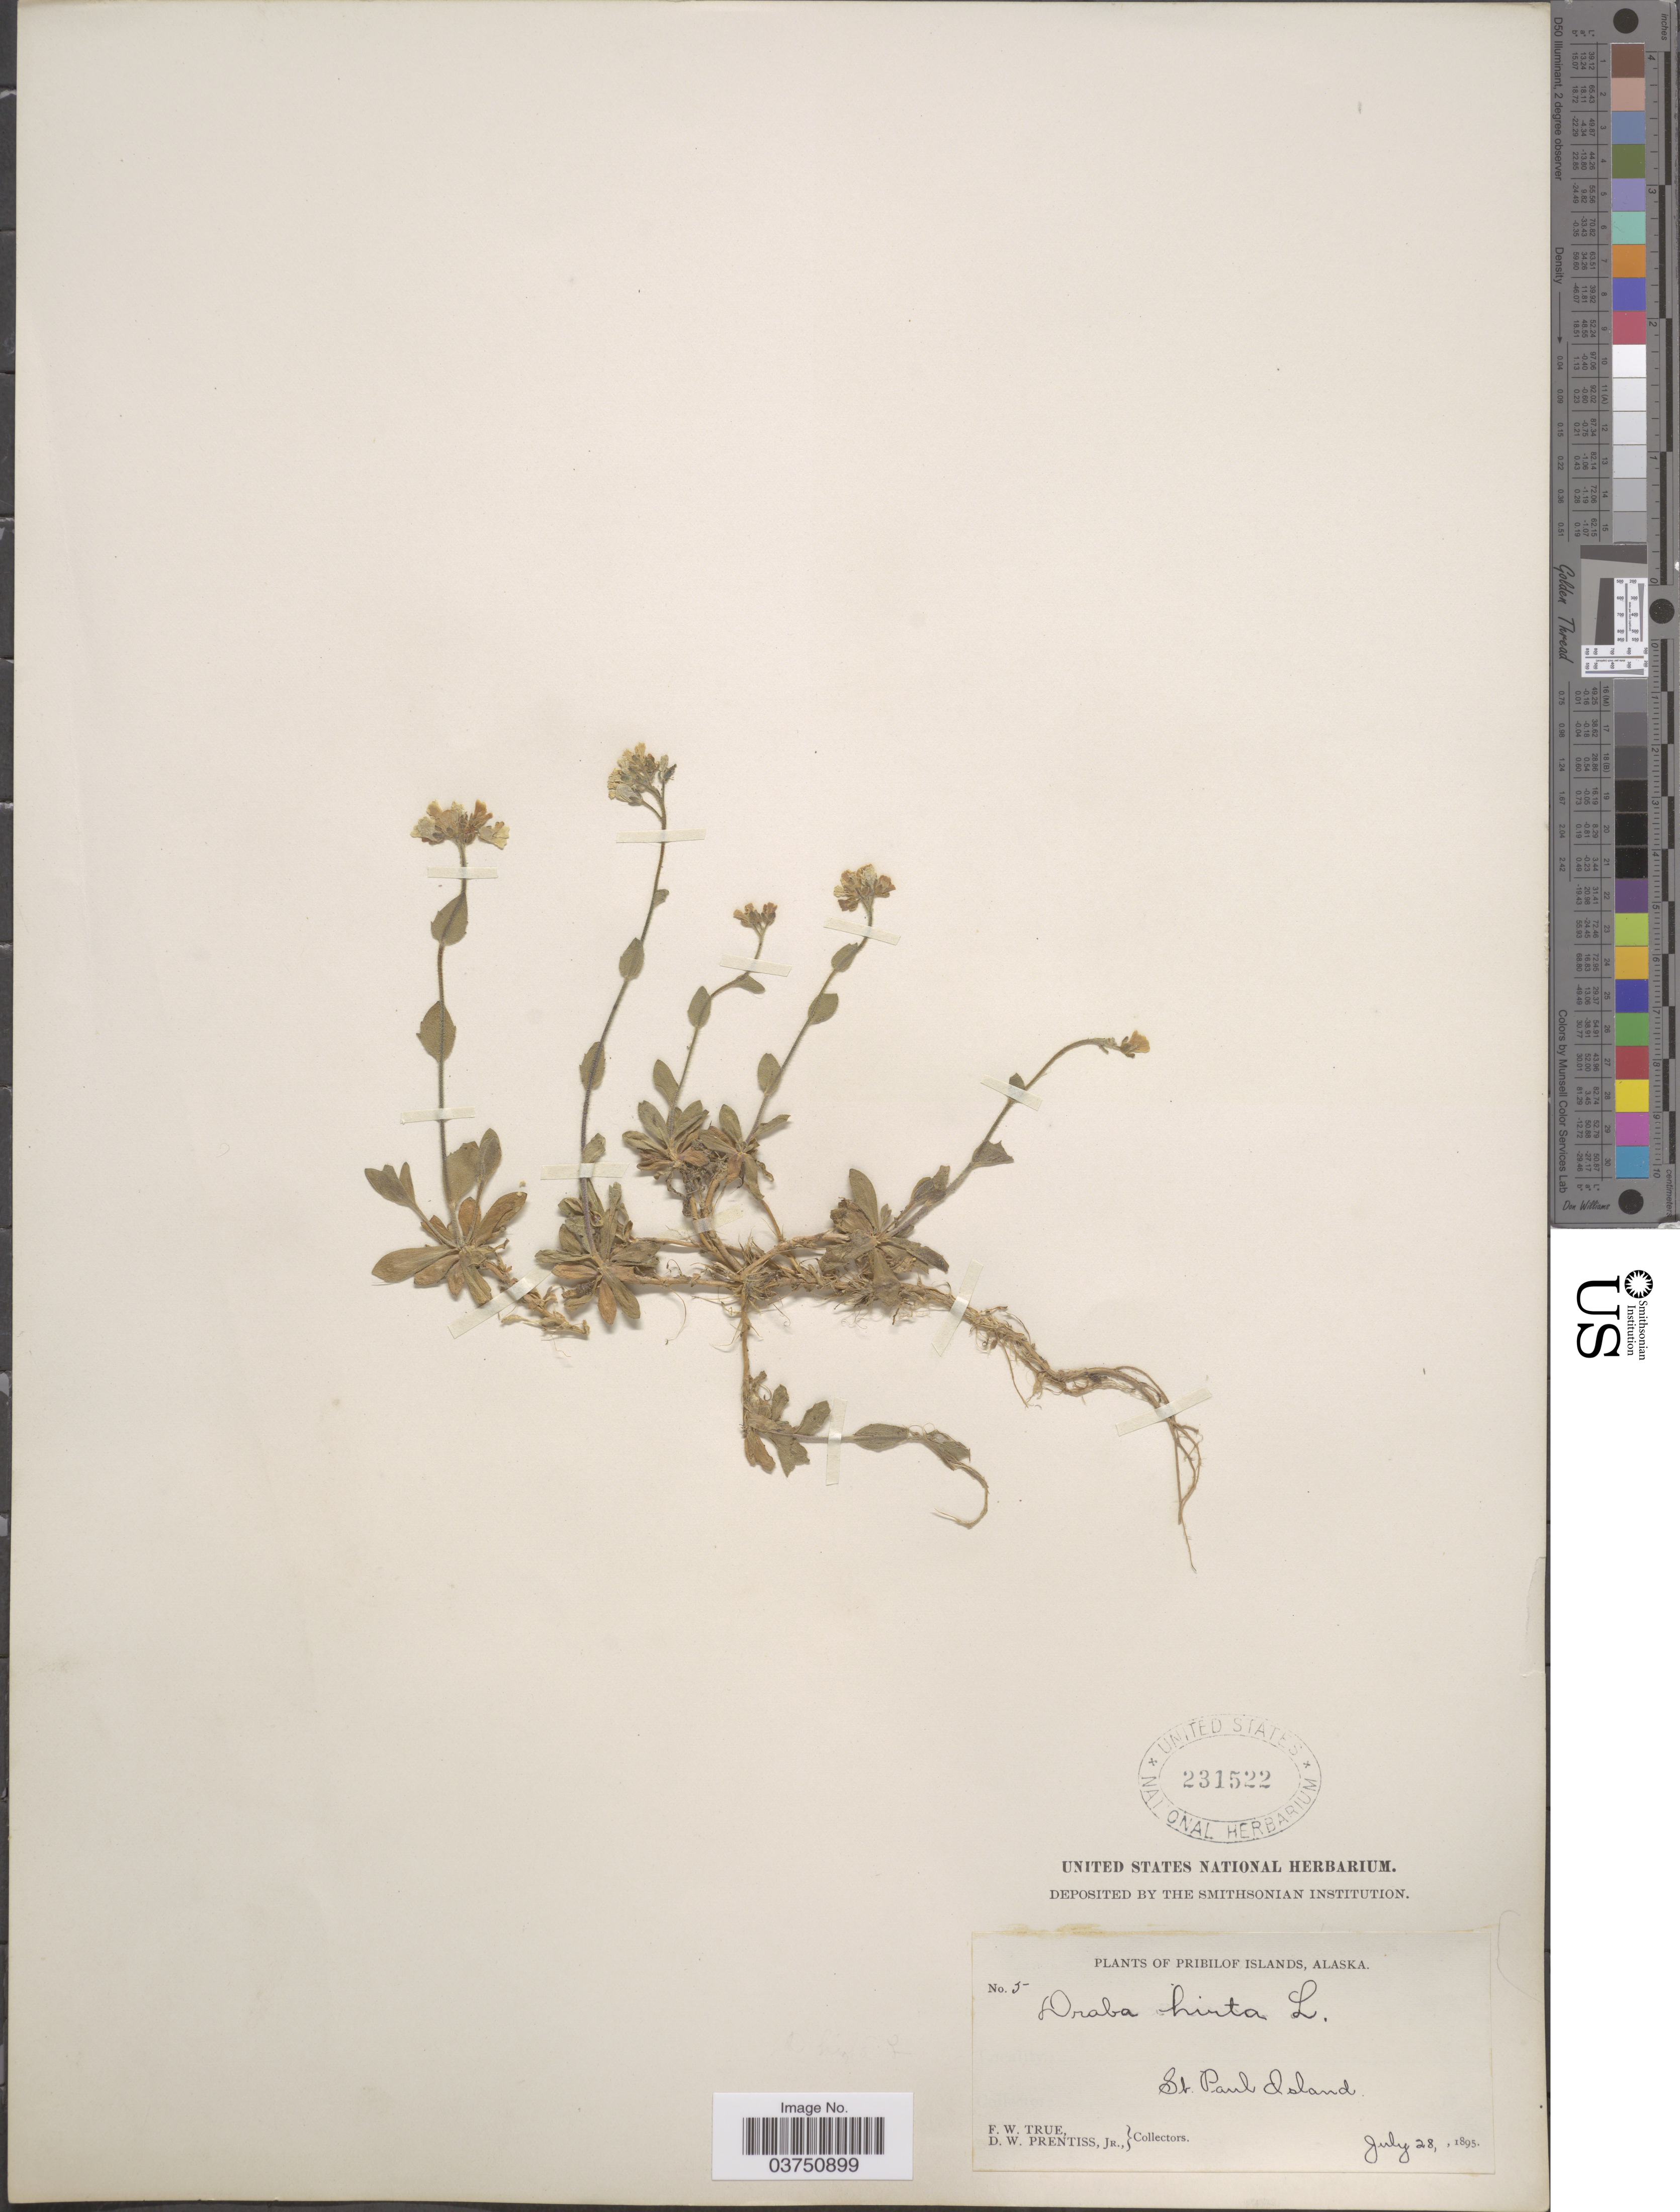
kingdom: Plantae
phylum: Tracheophyta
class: Magnoliopsida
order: Brassicales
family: Brassicaceae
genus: Draba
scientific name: Draba borealis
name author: DC.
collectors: F. True & D. Prentiss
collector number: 5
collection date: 1895-07-28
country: United States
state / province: Alaska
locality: Pribilof Islands, St. Paul Island.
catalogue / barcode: US 231522